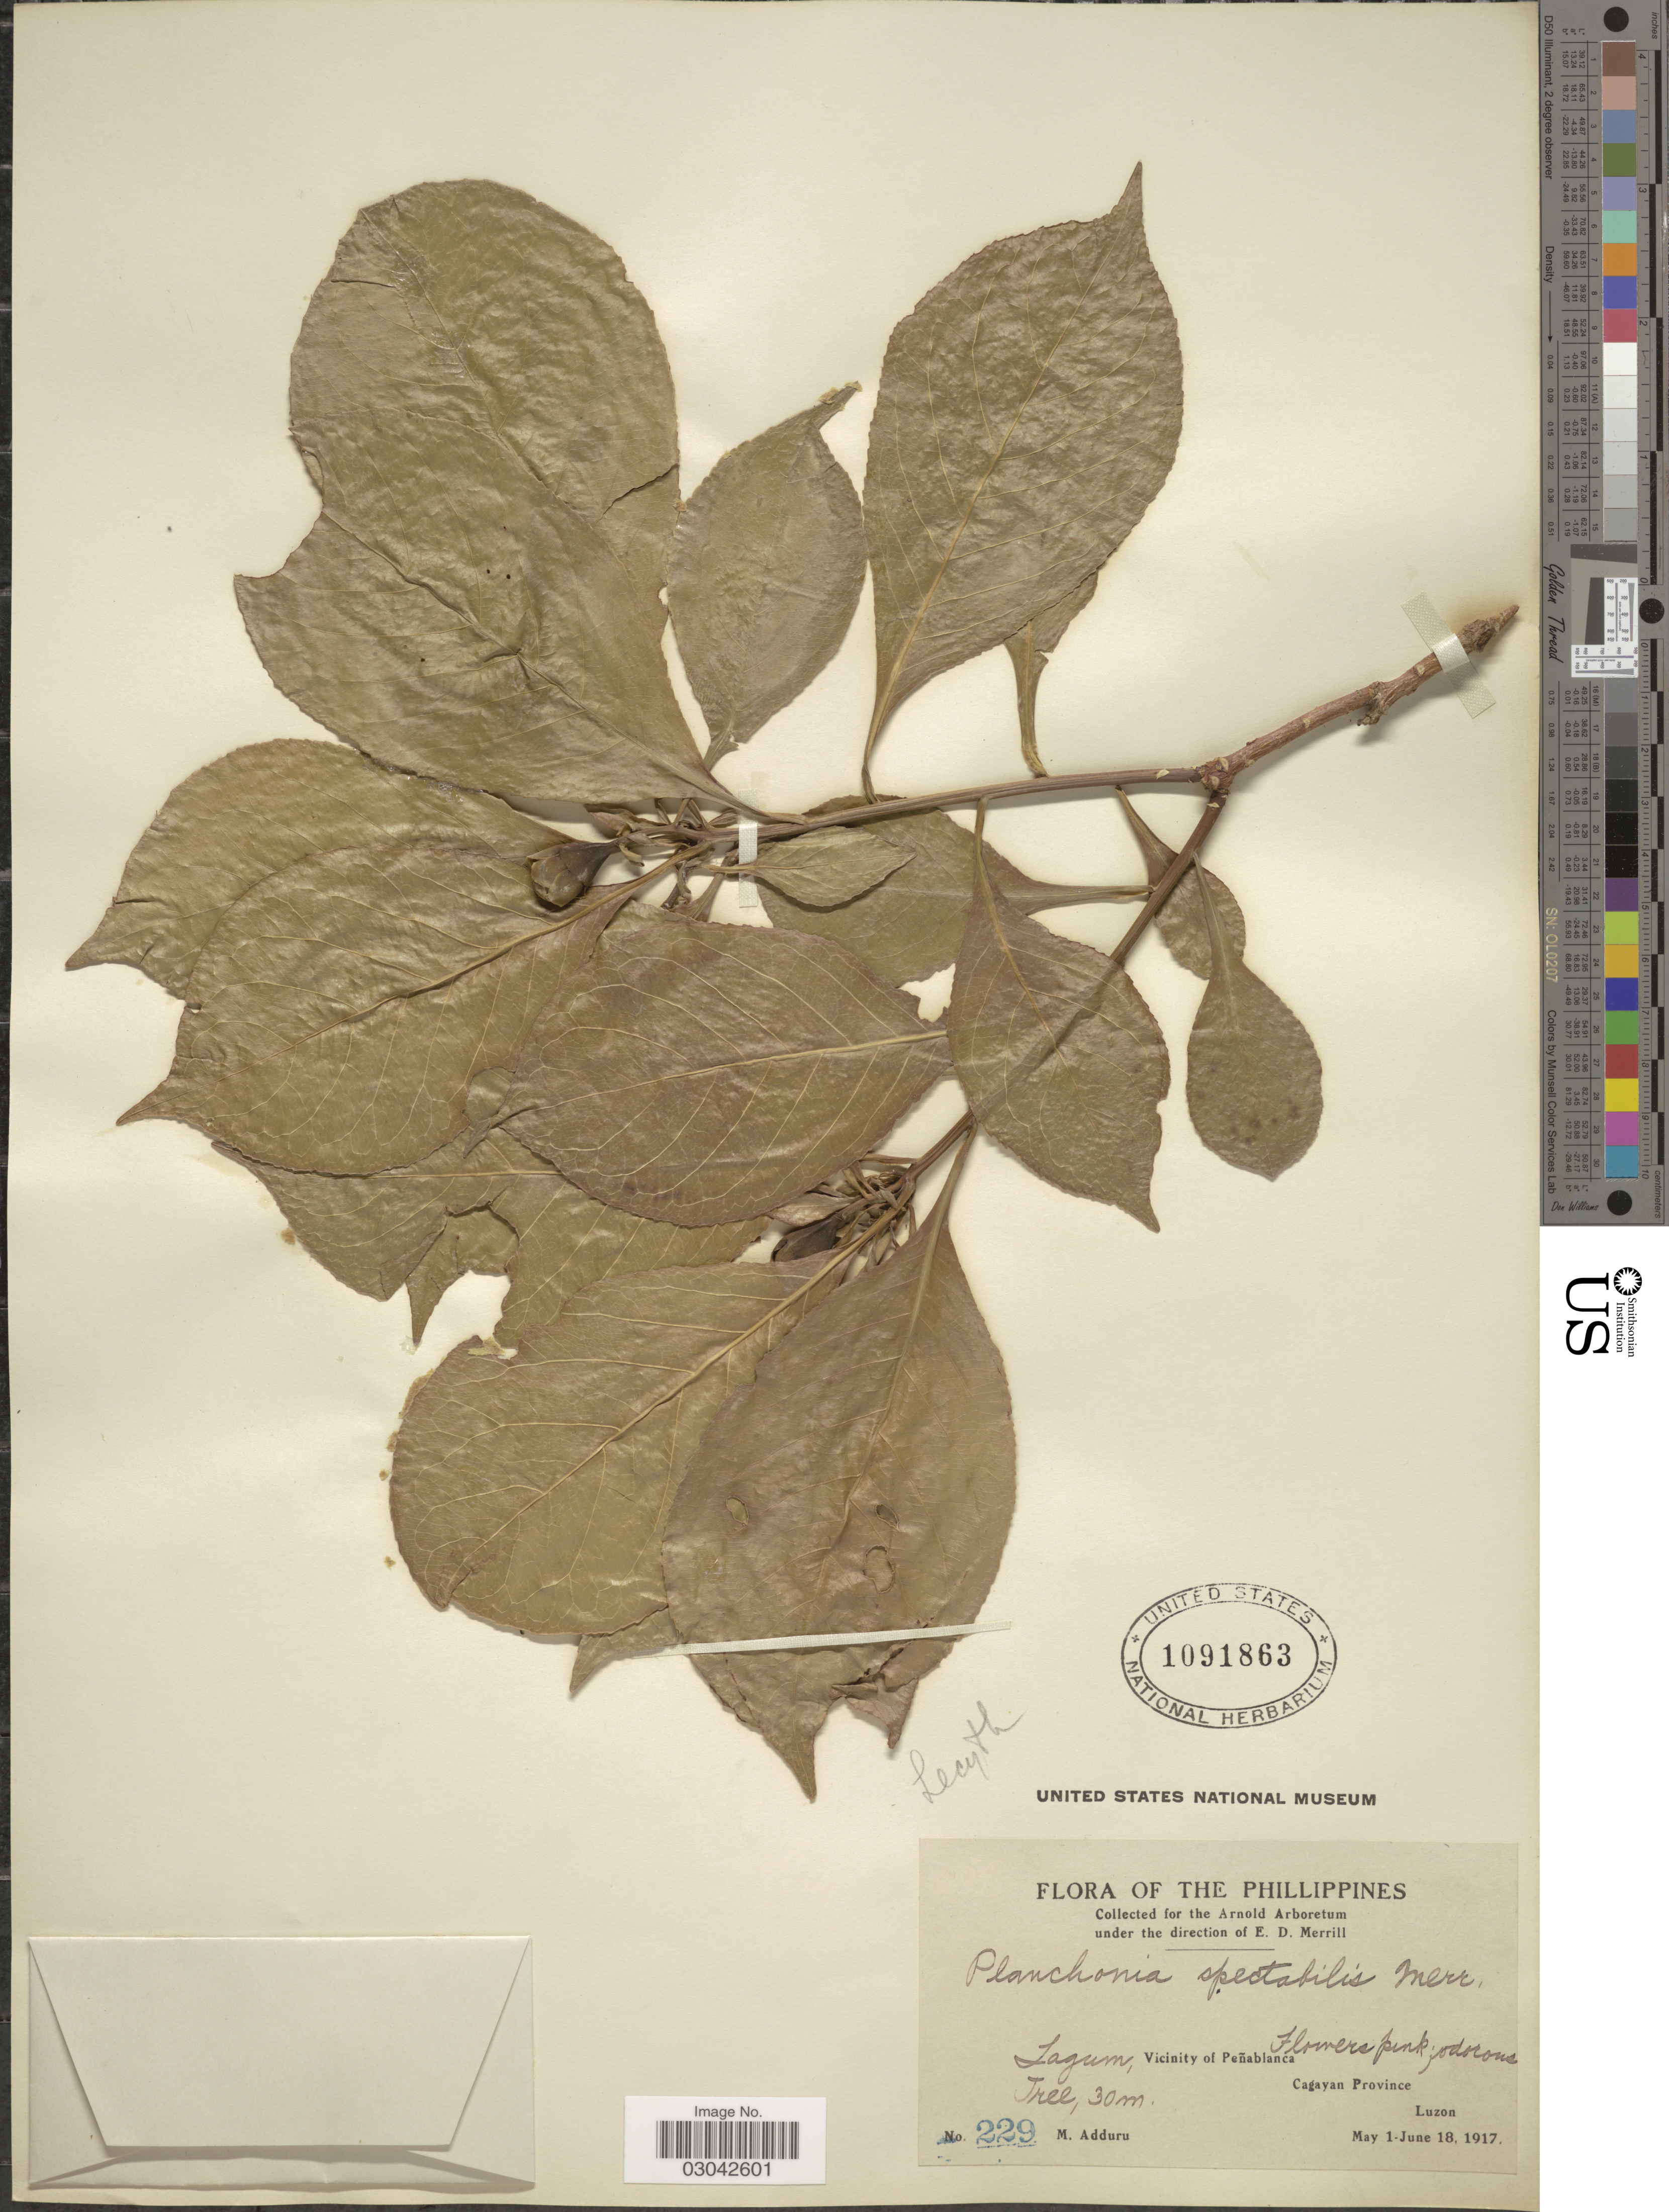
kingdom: Plantae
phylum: Tracheophyta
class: Magnoliopsida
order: Ericales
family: Lecythidaceae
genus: Planchonia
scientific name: Planchonia spectabilis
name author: Merr.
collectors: M. Adduru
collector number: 229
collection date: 1917-05-01/1917-06-18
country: Philippines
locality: Lagum, Vicinity of Peñablanca. Cagayan Province, Luzon.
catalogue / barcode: US 1091863